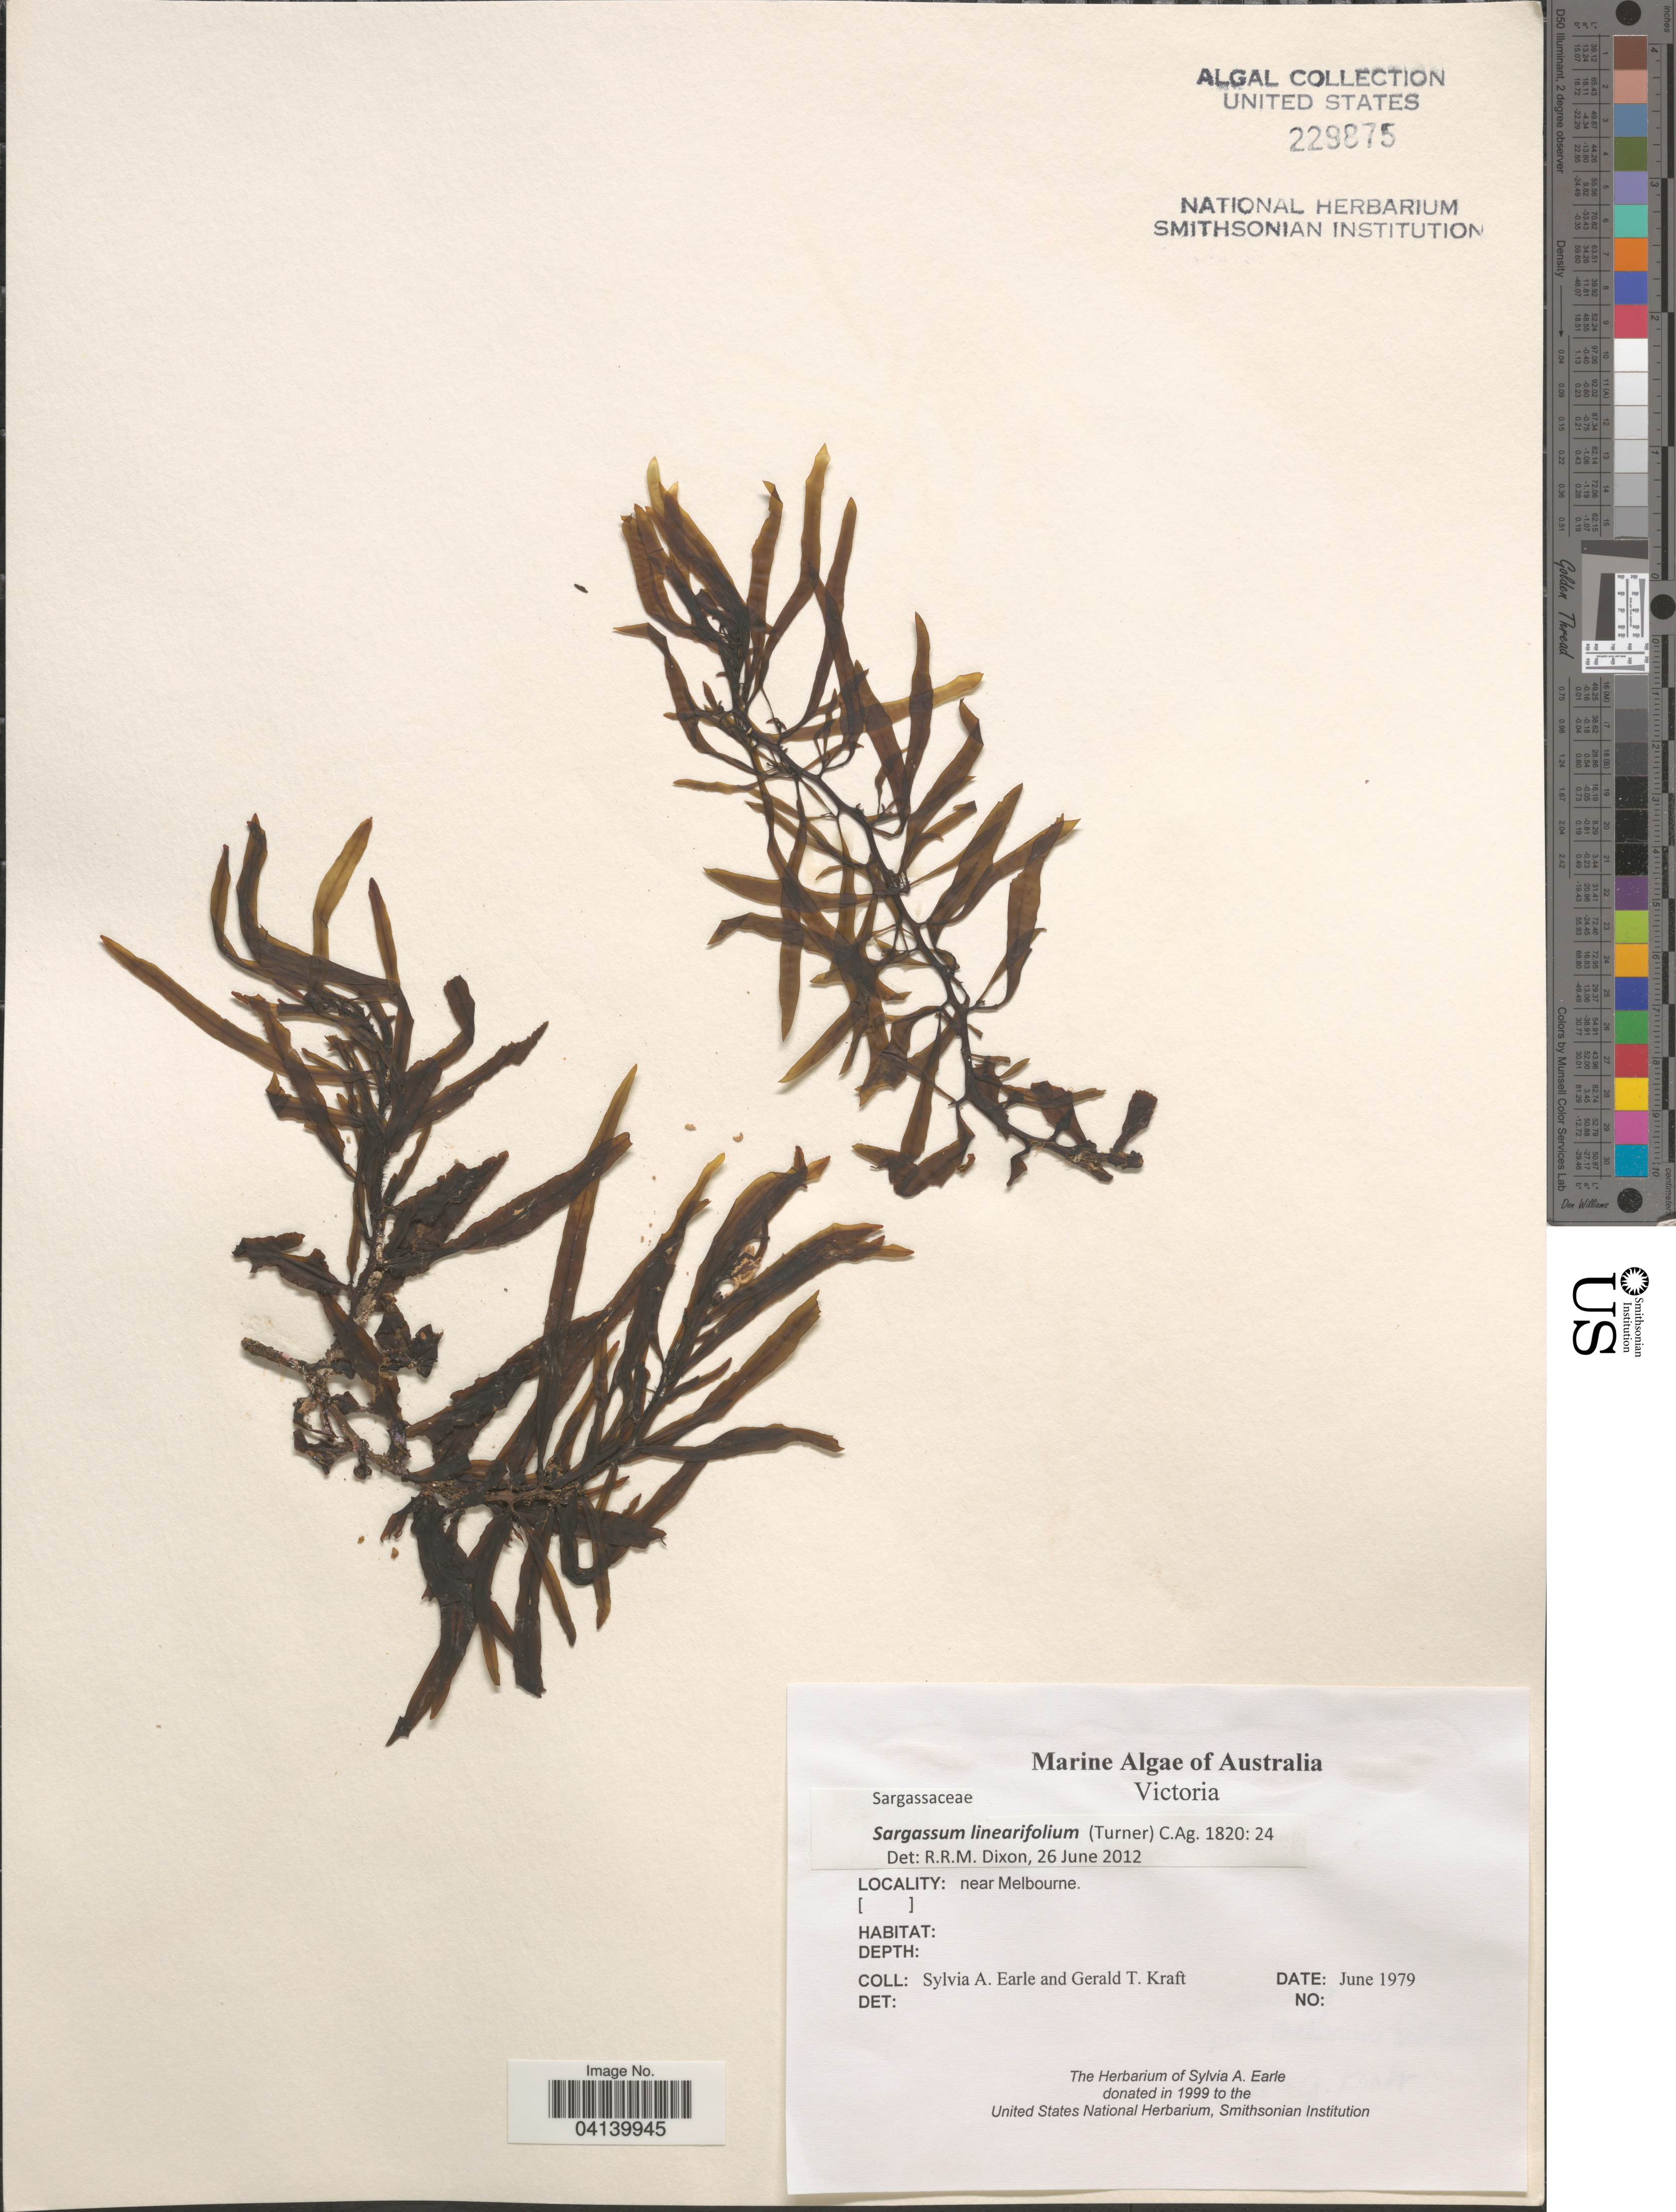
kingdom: Chromista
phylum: Ochrophyta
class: Phaeophyceae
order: Fucales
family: Sargassaceae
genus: Sargassum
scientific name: Sargassum linearifolium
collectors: S. A. Earle & G. T. Kraft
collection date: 1979-06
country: Australia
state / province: Victoria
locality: Victoria. Near Melbourne.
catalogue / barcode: US 229875